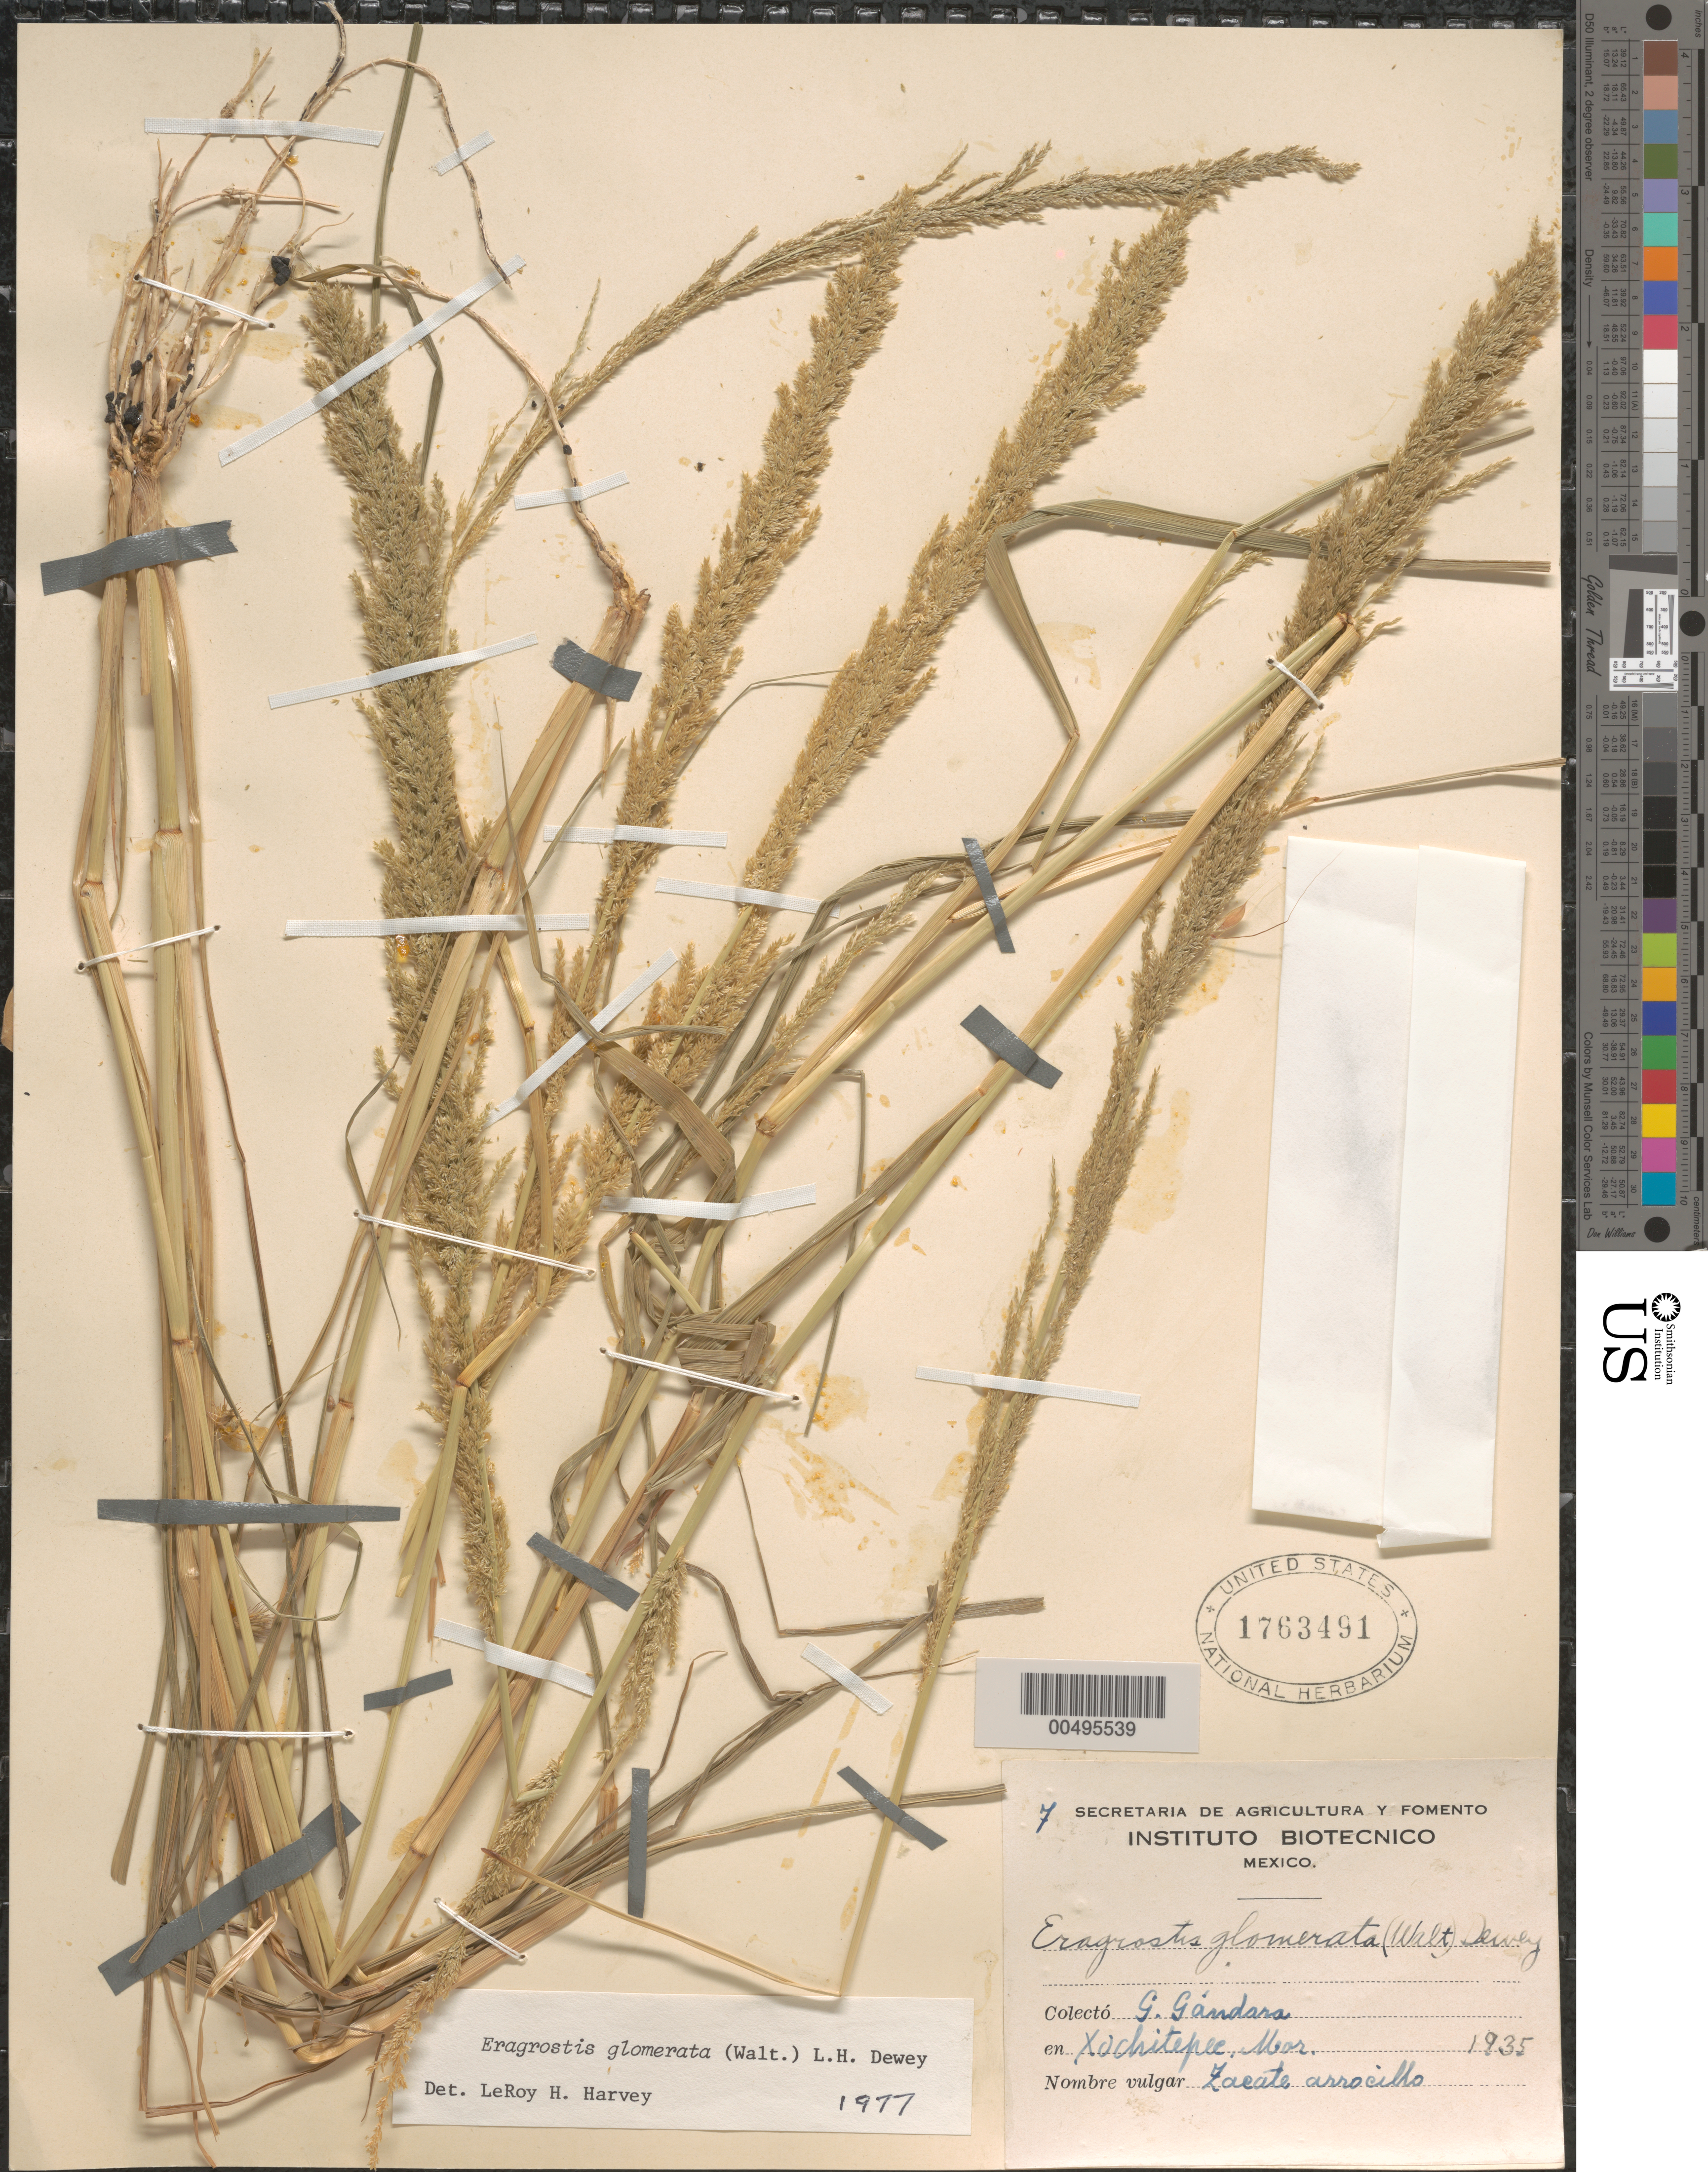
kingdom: Plantae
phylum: Tracheophyta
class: Liliopsida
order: Poales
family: Poaceae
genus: Eragrostis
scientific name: Eragrostis japonica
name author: (Thunb.) Trin.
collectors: G. Gandara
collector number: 7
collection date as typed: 1935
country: Mexico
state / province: Morelos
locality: Xochitepec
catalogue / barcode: US 1763491